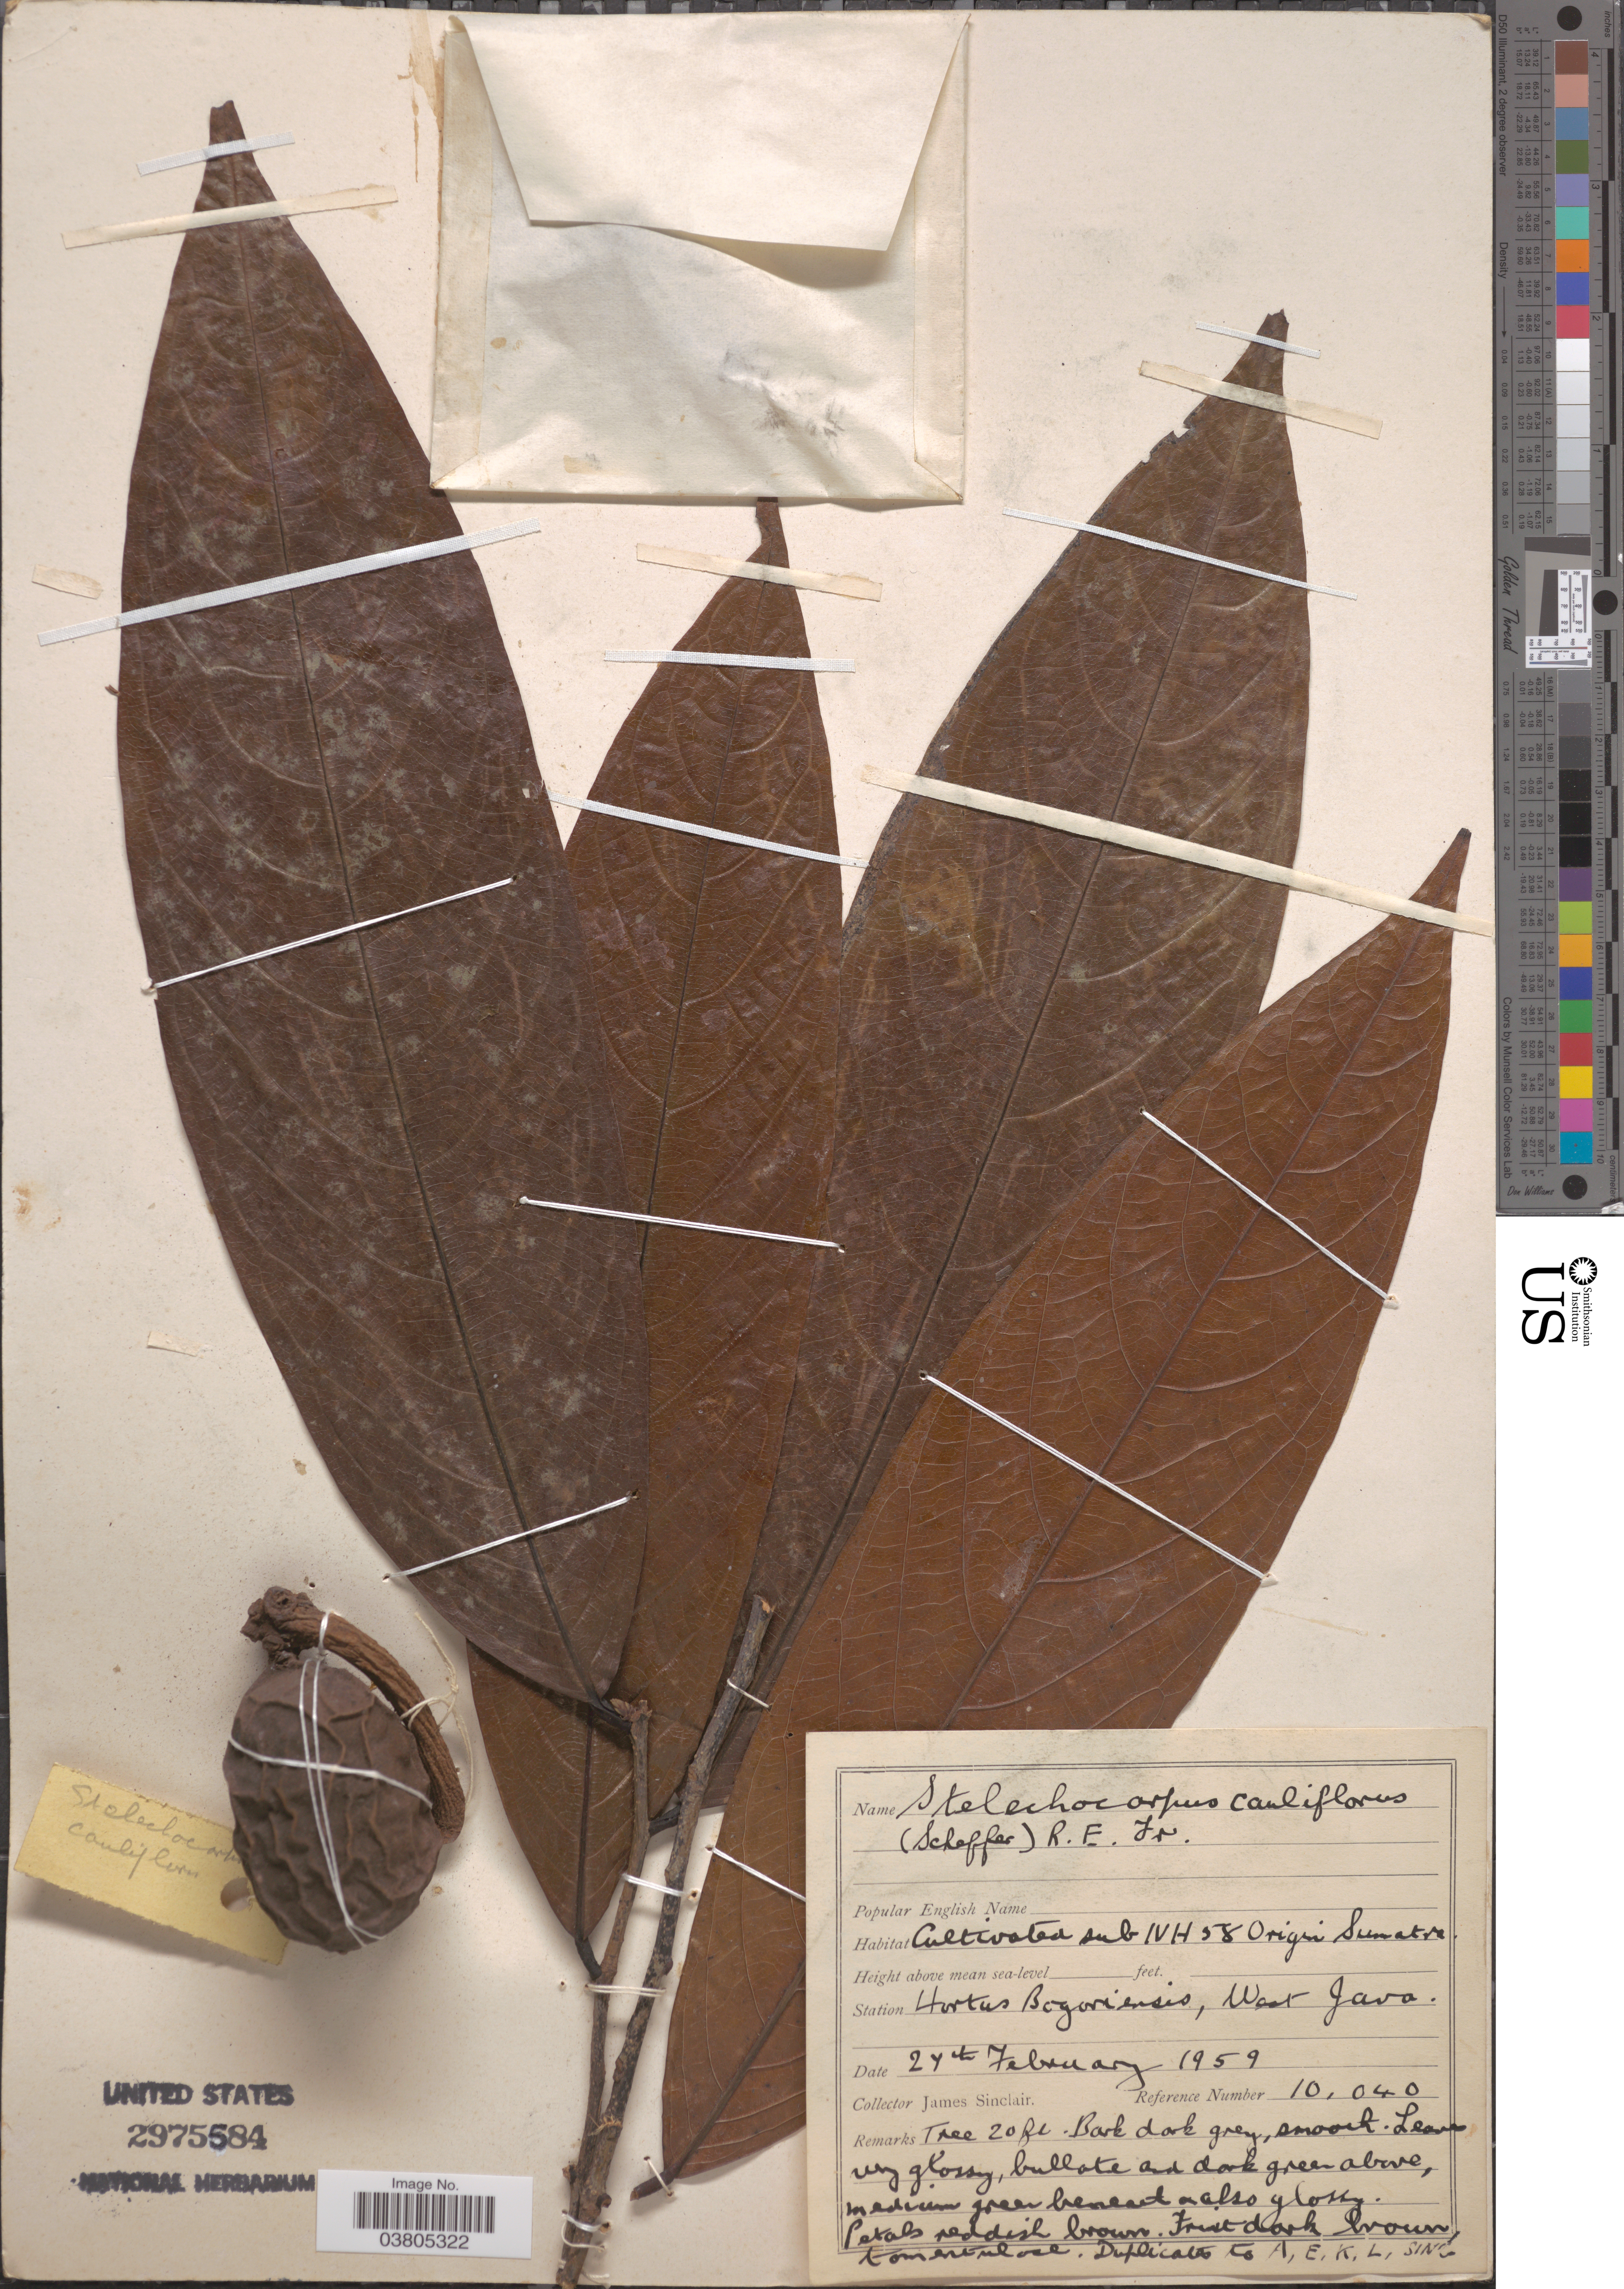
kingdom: Plantae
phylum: Tracheophyta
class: Magnoliopsida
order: Magnoliales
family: Annonaceae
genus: Stelechocarpus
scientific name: Stelechocarpus cauliflorus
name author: (Scheff.) J. Sinclair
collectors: J. Sinclair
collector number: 10040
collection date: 1959-02-27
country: Indonesia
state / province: Java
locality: Station Hortus Bogoriensis, West Java.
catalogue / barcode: US 2975584